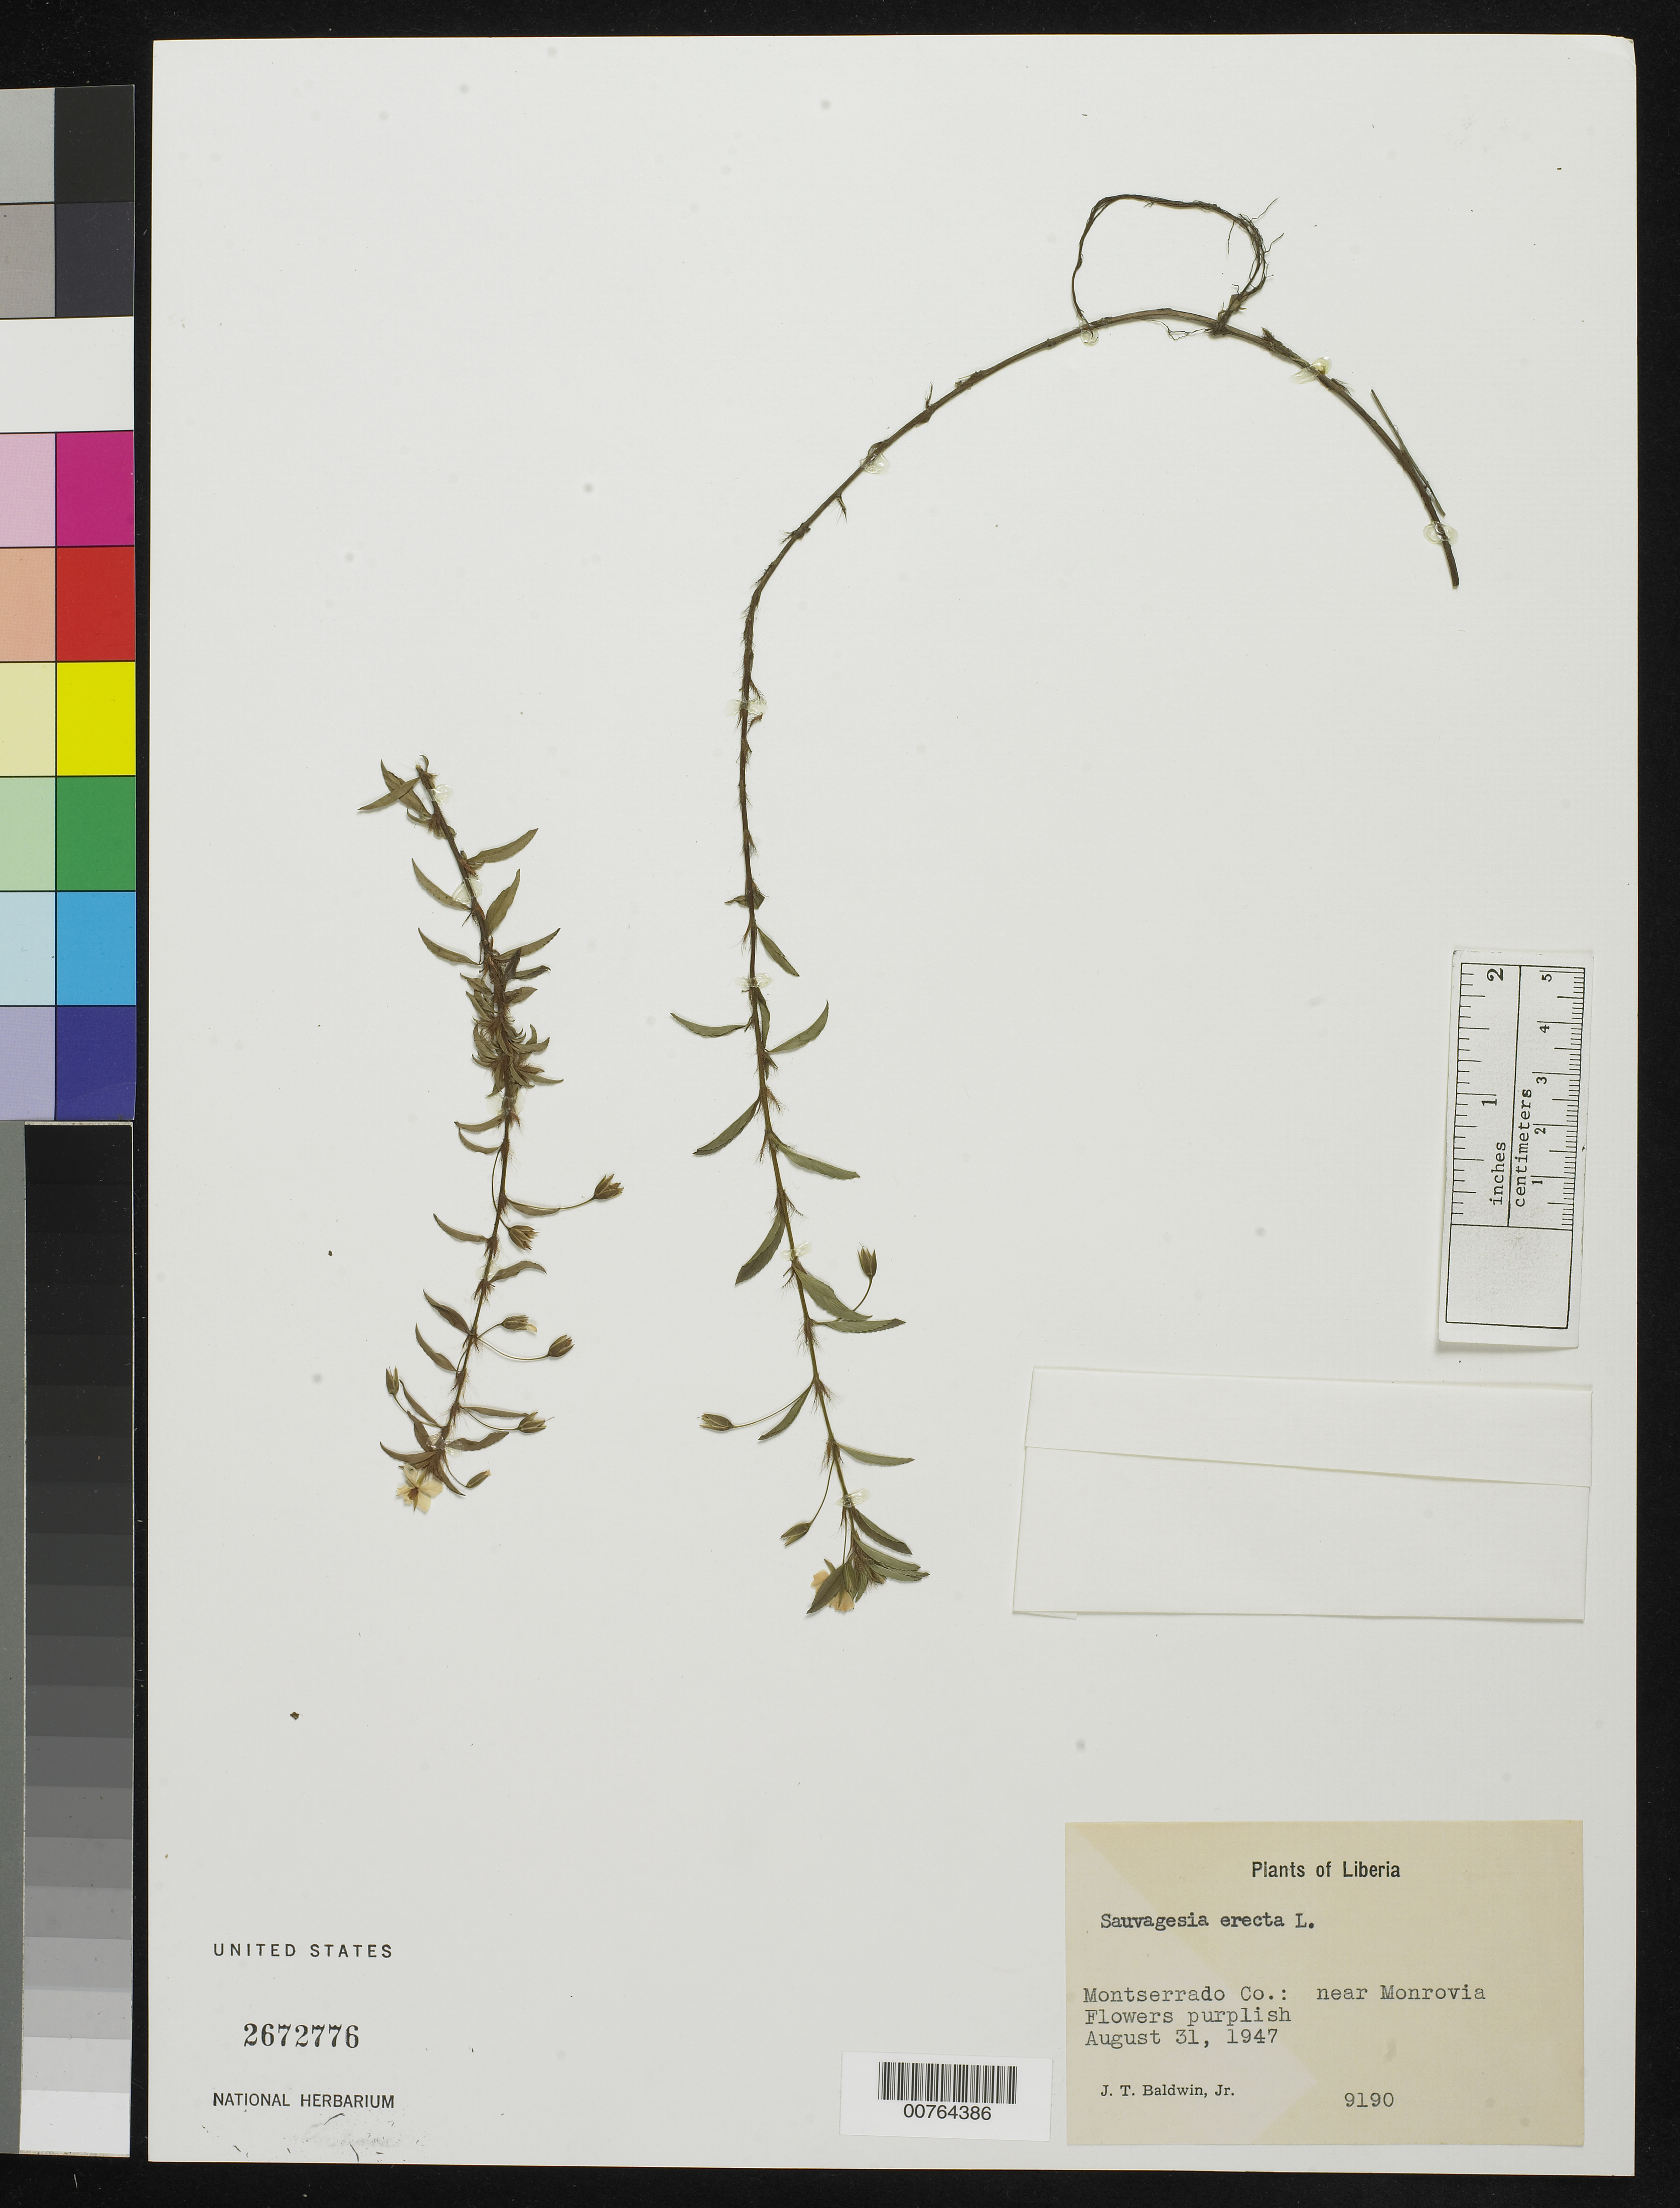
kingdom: Plantae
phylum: Tracheophyta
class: Magnoliopsida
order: Malpighiales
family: Ochnaceae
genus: Sauvagesia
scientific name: Sauvagesia erecta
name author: L.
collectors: J. T. Baldwin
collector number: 9190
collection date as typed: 31 Aug 1947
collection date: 1947-08-31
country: Liberia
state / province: Montserrado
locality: near Monrovia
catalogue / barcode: US 2672776